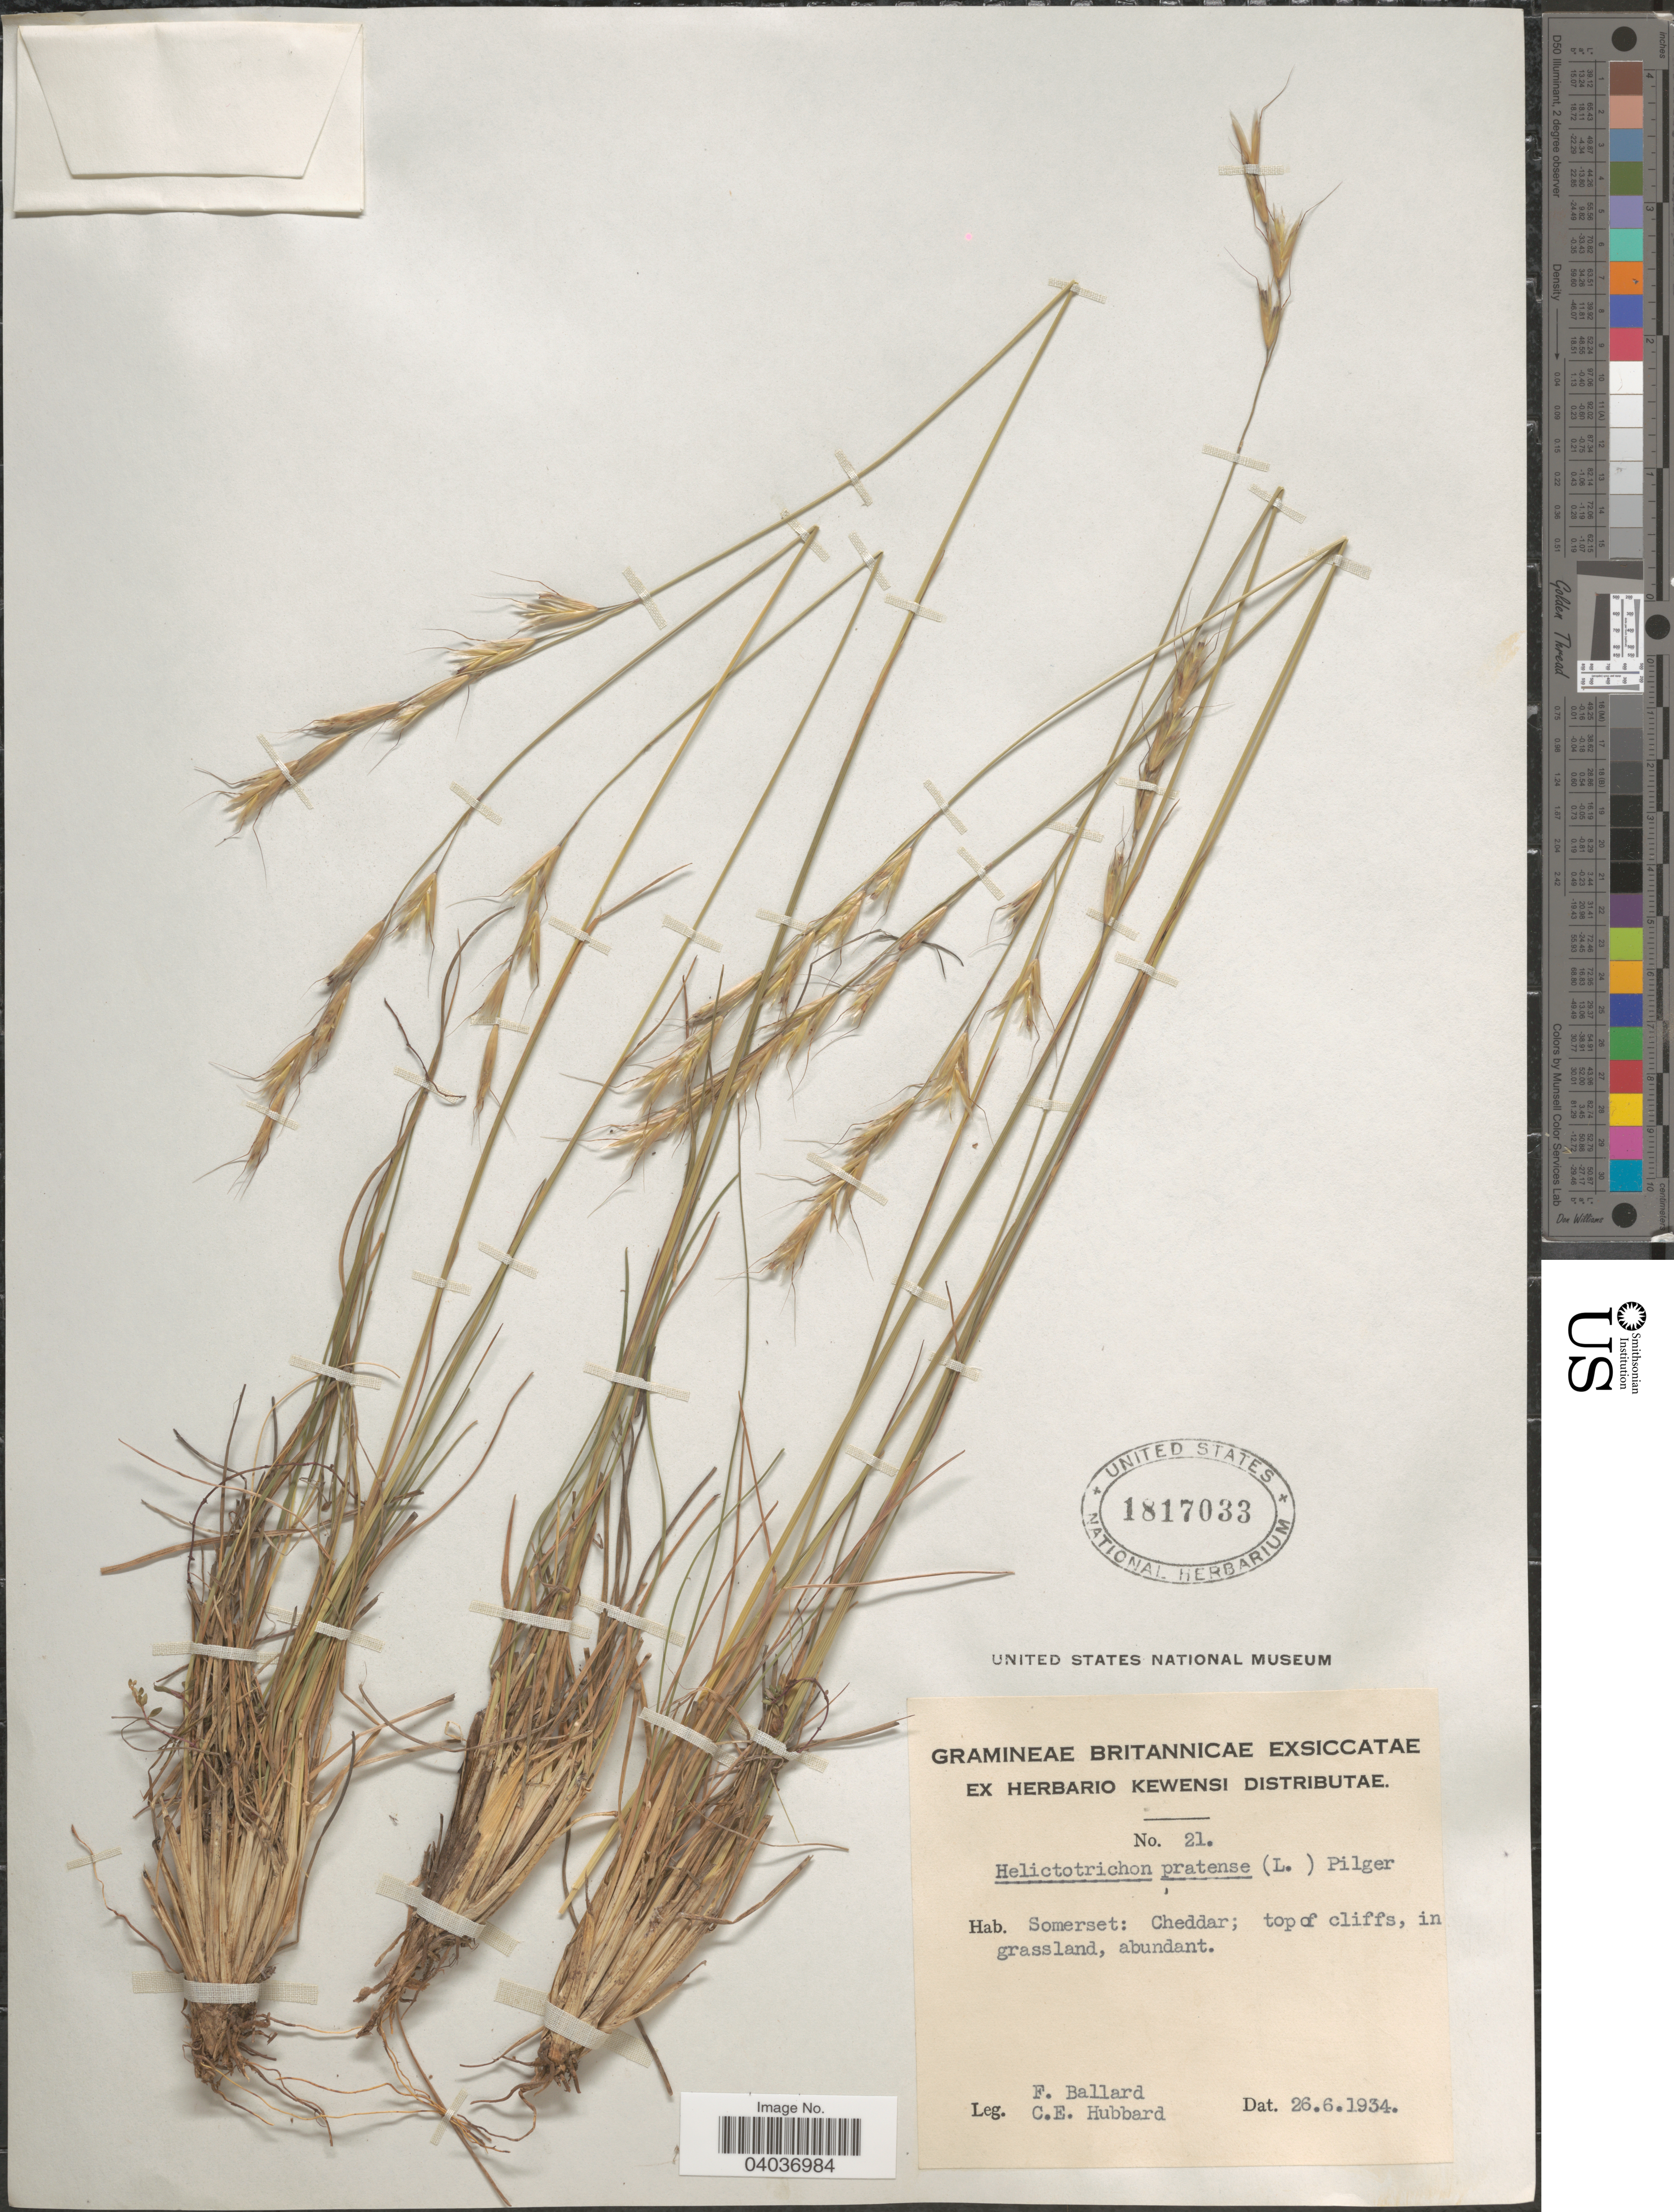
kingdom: Plantae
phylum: Tracheophyta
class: Liliopsida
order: Poales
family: Poaceae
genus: Helictochloa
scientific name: Helictochloa pratensis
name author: (L.) Romero-Zarco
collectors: F. Ballard & C. E. Hubbard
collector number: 21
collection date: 1934-06-26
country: Bermuda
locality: Somerset: Cheddar; top of cliffs, in grassland, abundant.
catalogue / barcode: US 1817033